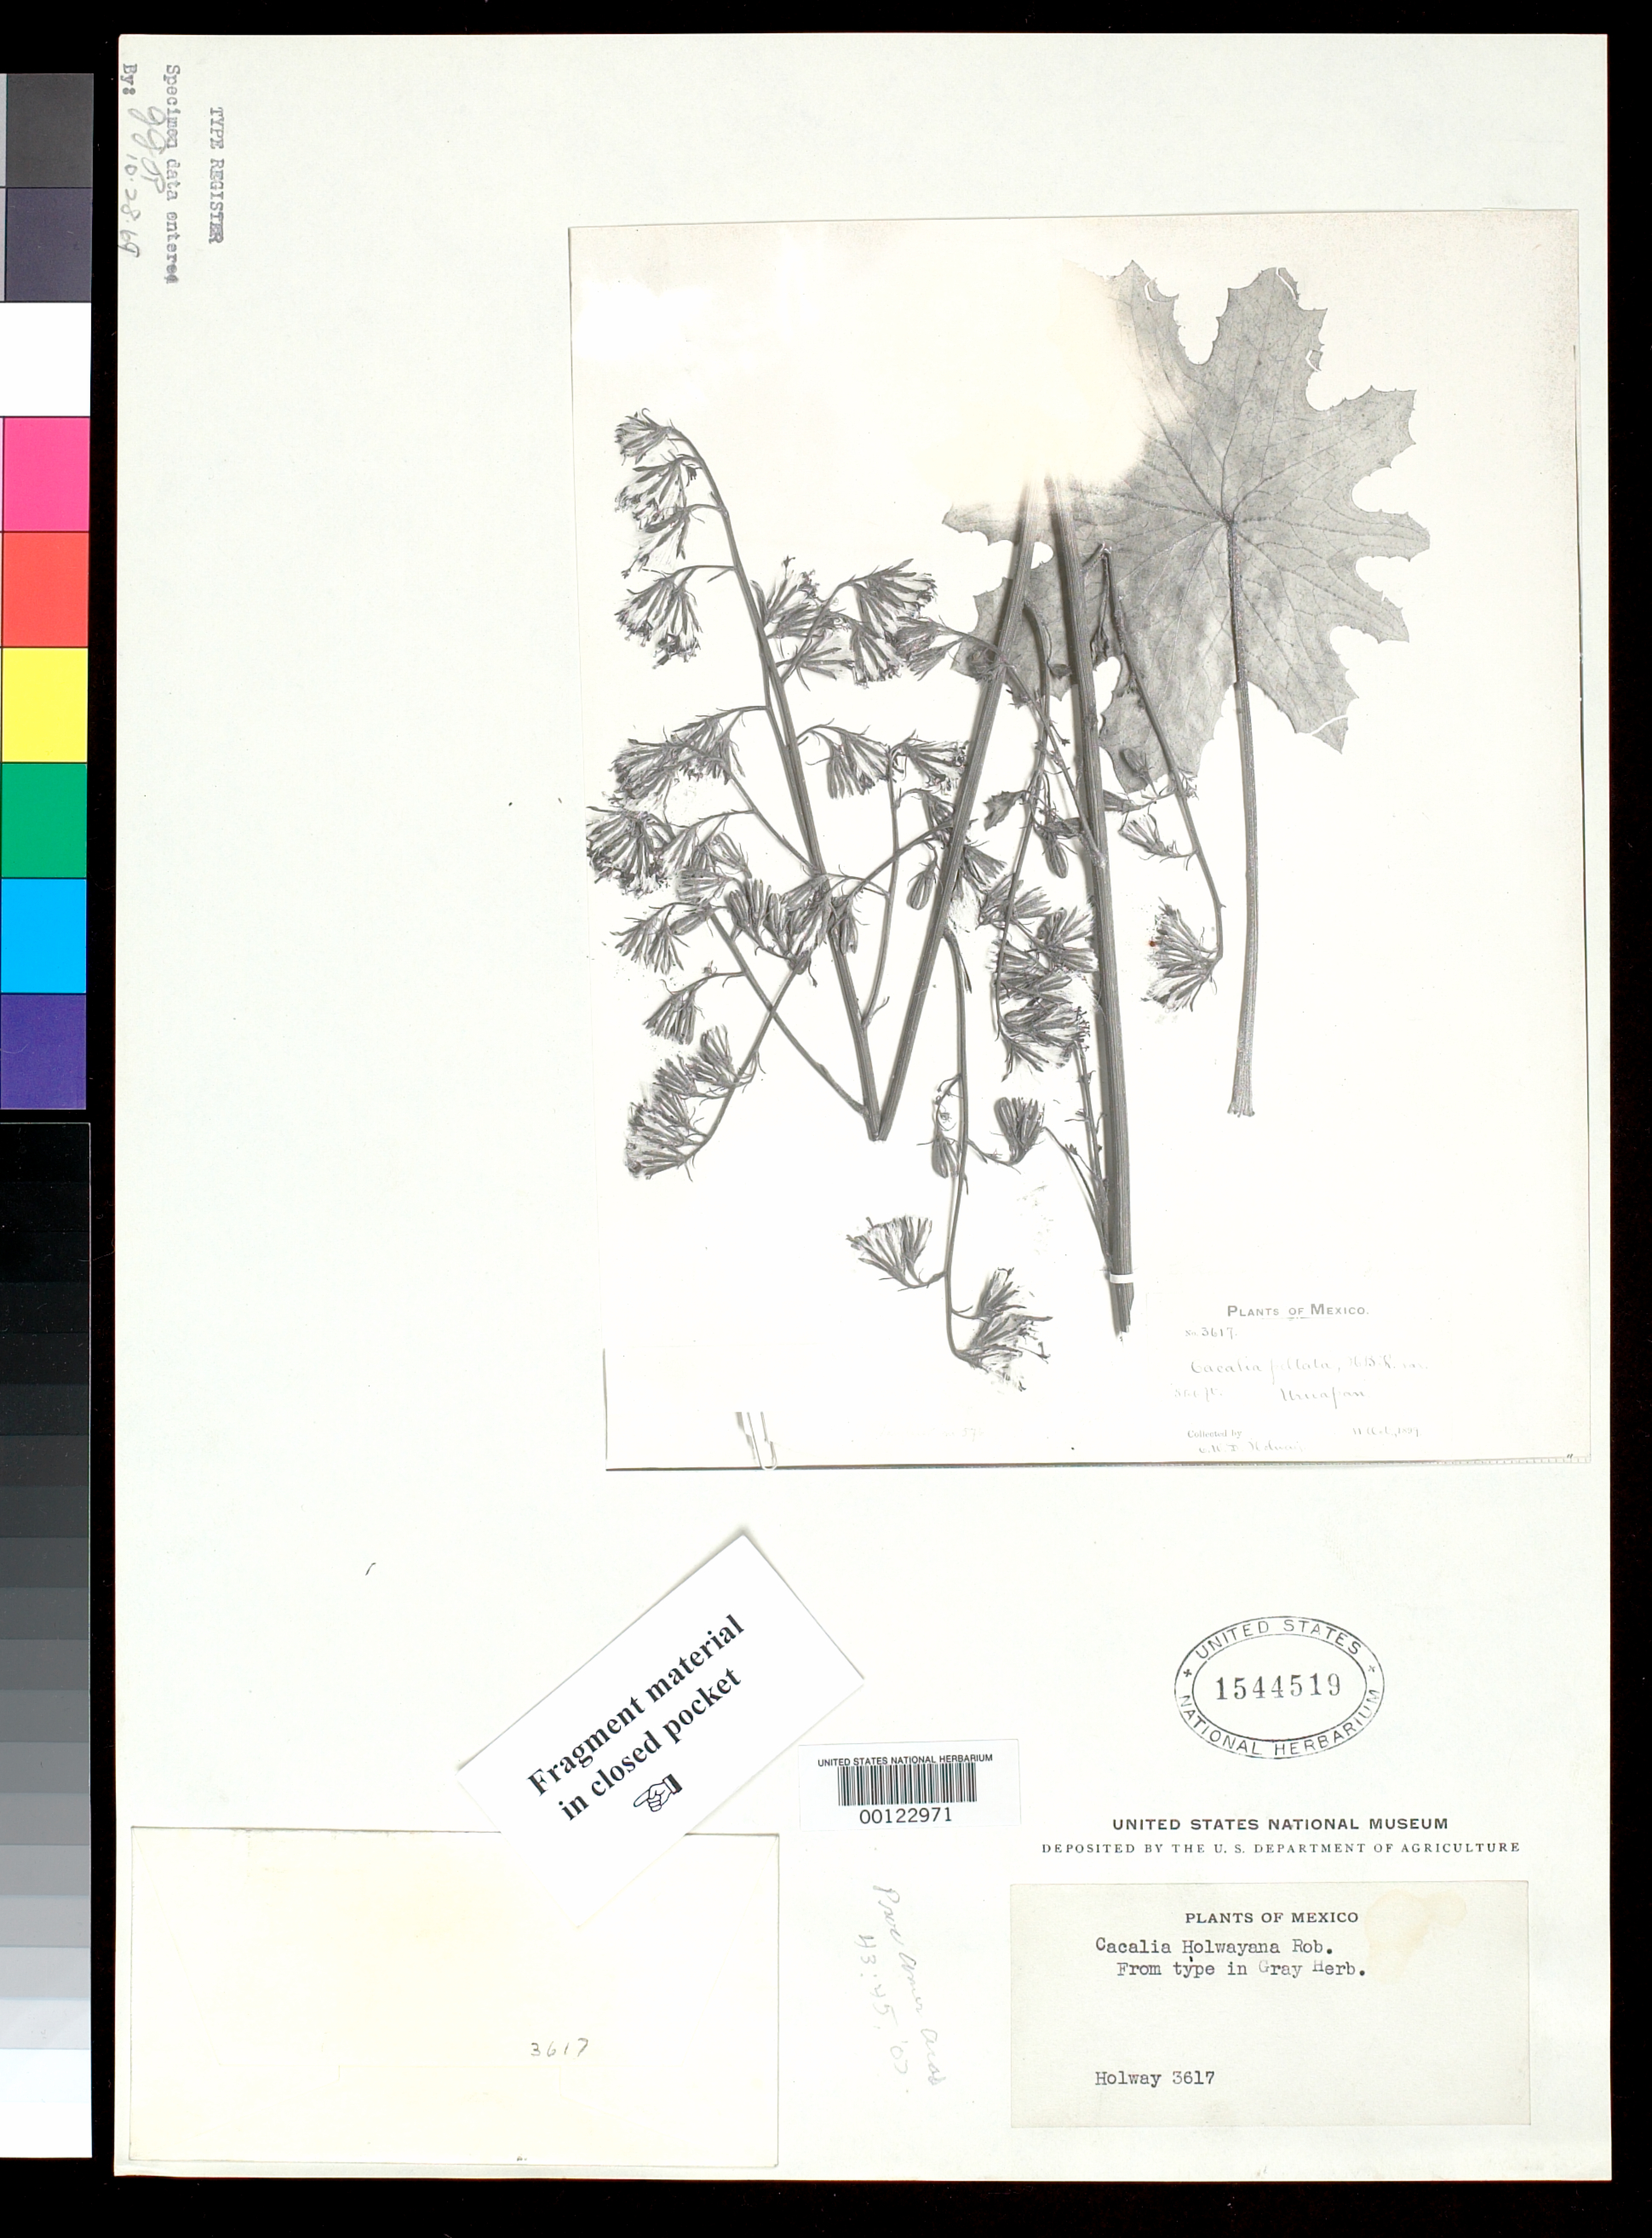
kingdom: Plantae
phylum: Tracheophyta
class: Magnoliopsida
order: Asterales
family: Asteraceae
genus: Cacalia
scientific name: Cacalia holwayana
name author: B.L. Rob.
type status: Isotype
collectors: E. W. D. Holway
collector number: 3617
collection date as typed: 11 Oct 1899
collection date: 1899-10-11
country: Mexico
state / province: Michoacán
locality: Uruapan.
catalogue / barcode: US 1544519